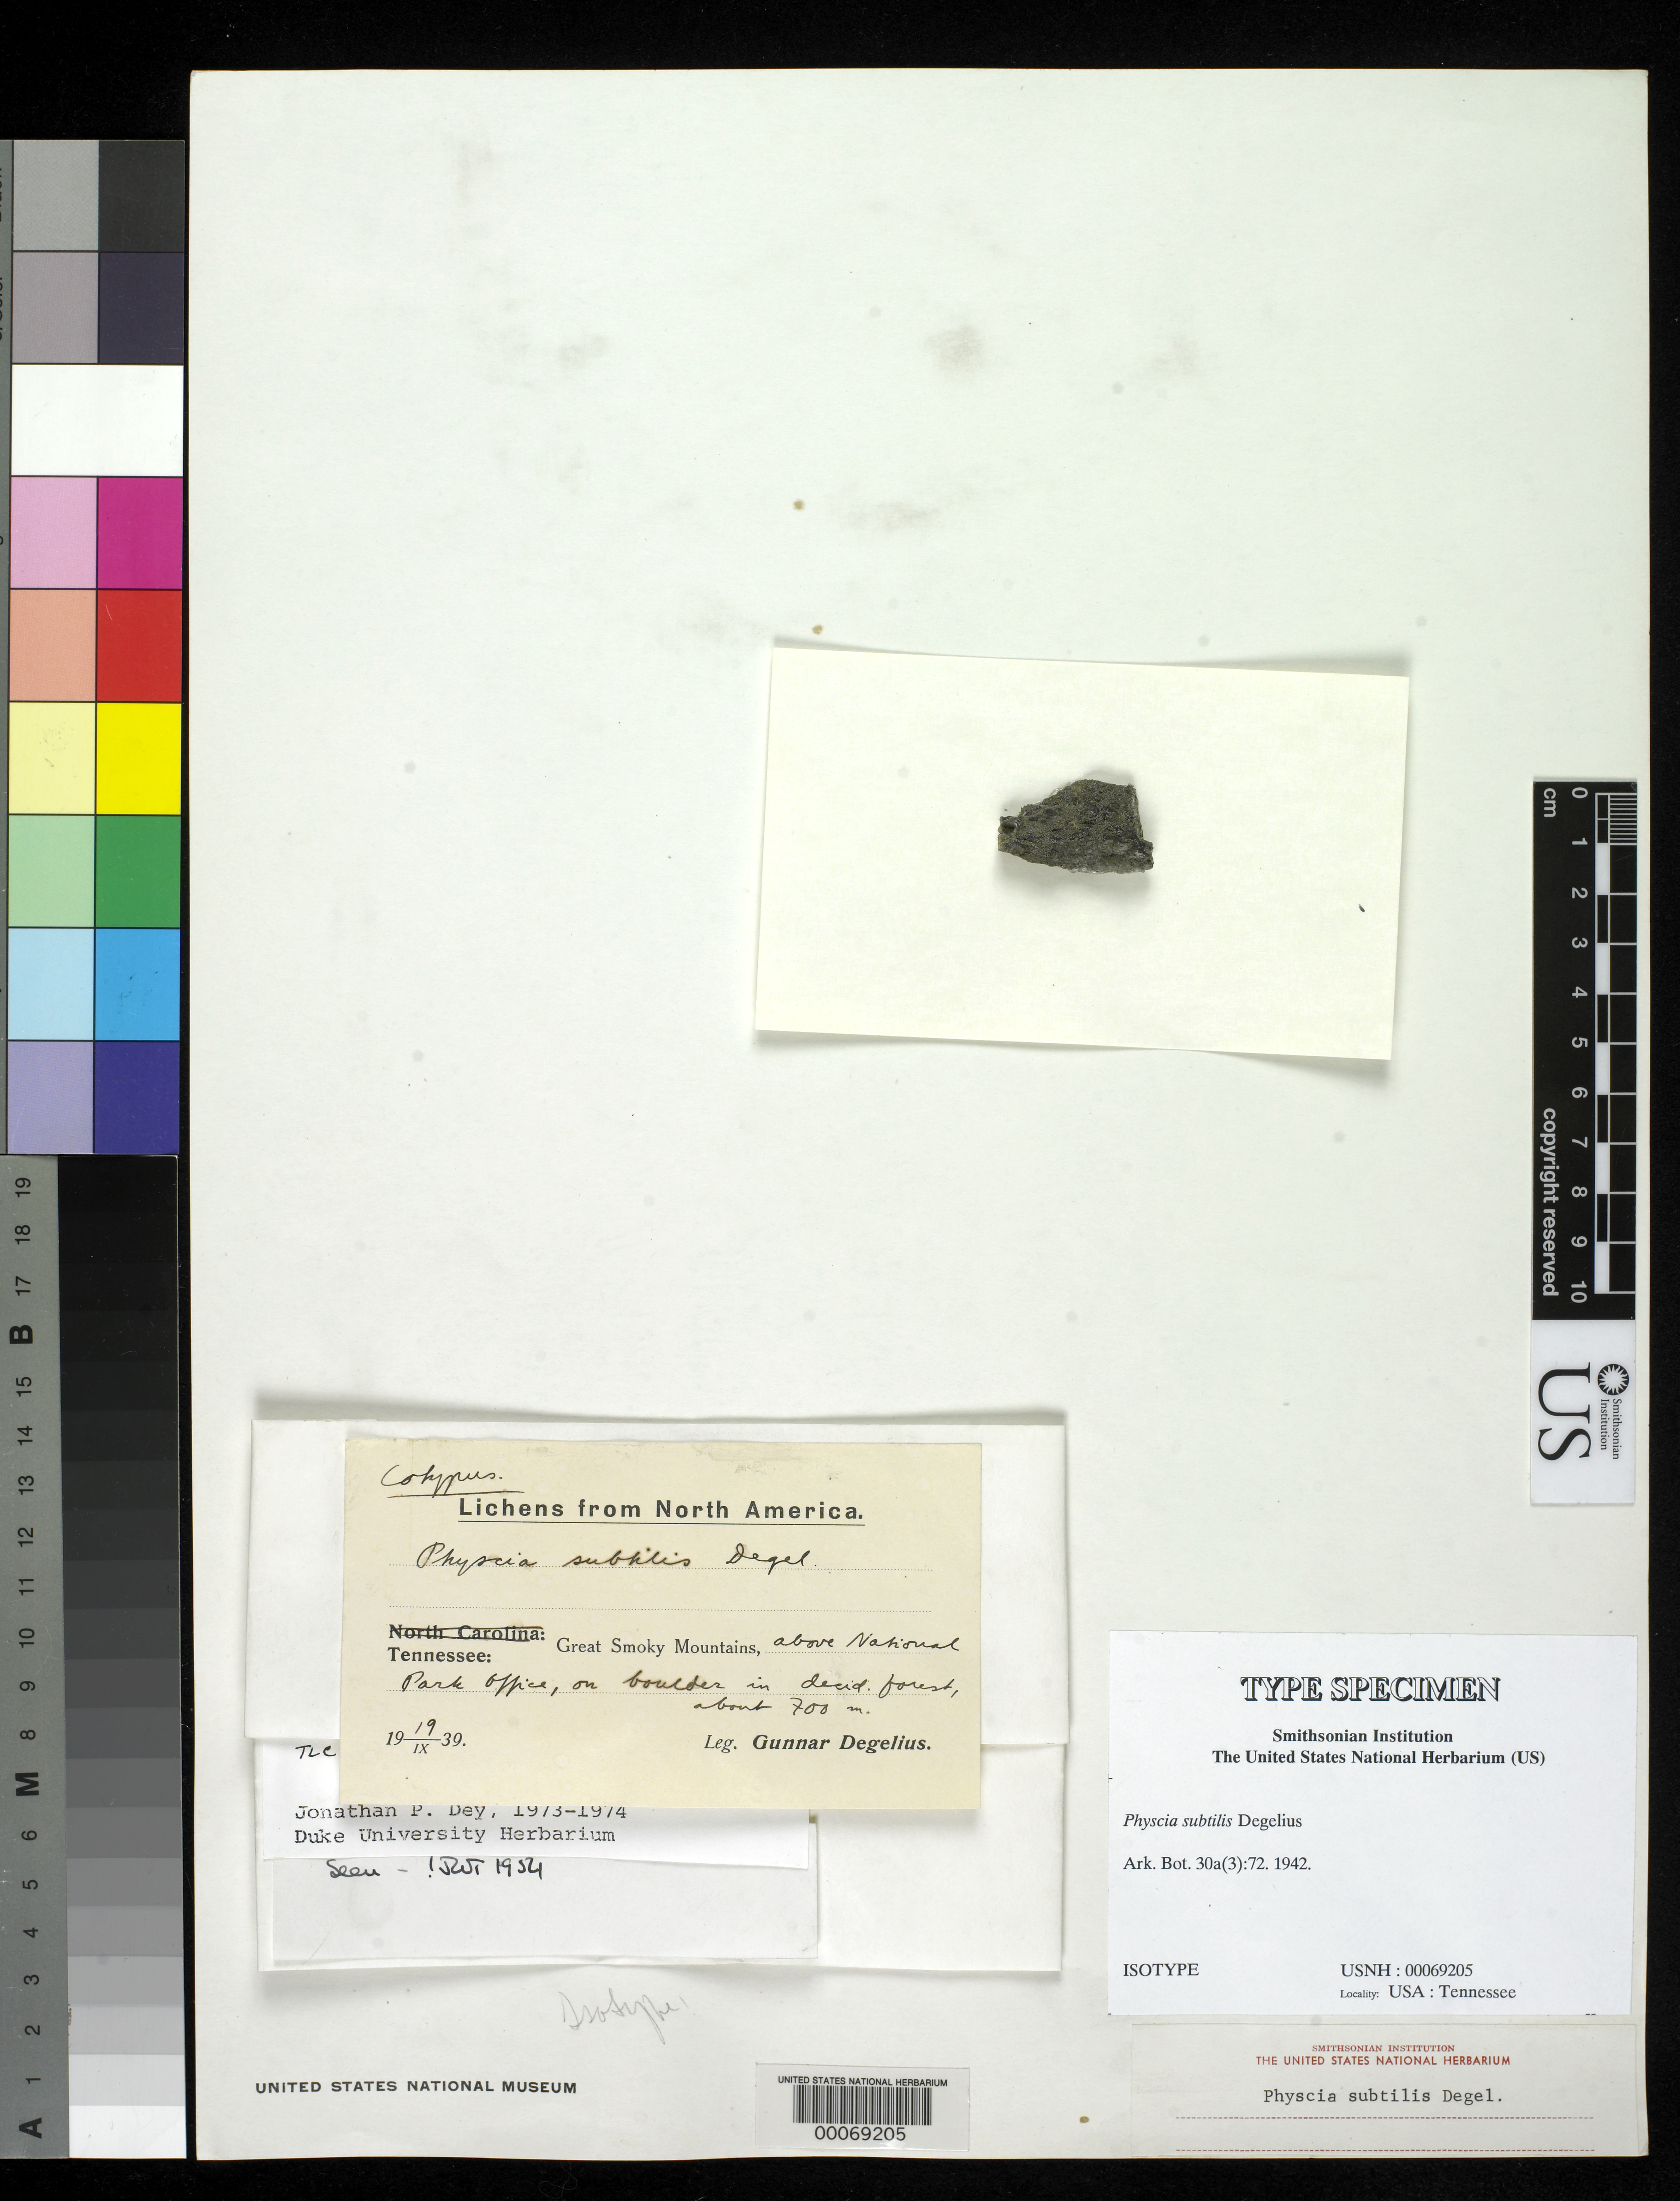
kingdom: Fungi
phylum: Ascomycota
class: Lecanoromycetes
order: Caliciales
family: Physciaceae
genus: Physcia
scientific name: Physcia subtilis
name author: Degel.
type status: Isotype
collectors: G. B. F. Degelius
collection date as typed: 19 Sep 1939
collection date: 1939-09-19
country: United States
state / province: Tennessee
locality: Great Smoky Mts., above national park office.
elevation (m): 700